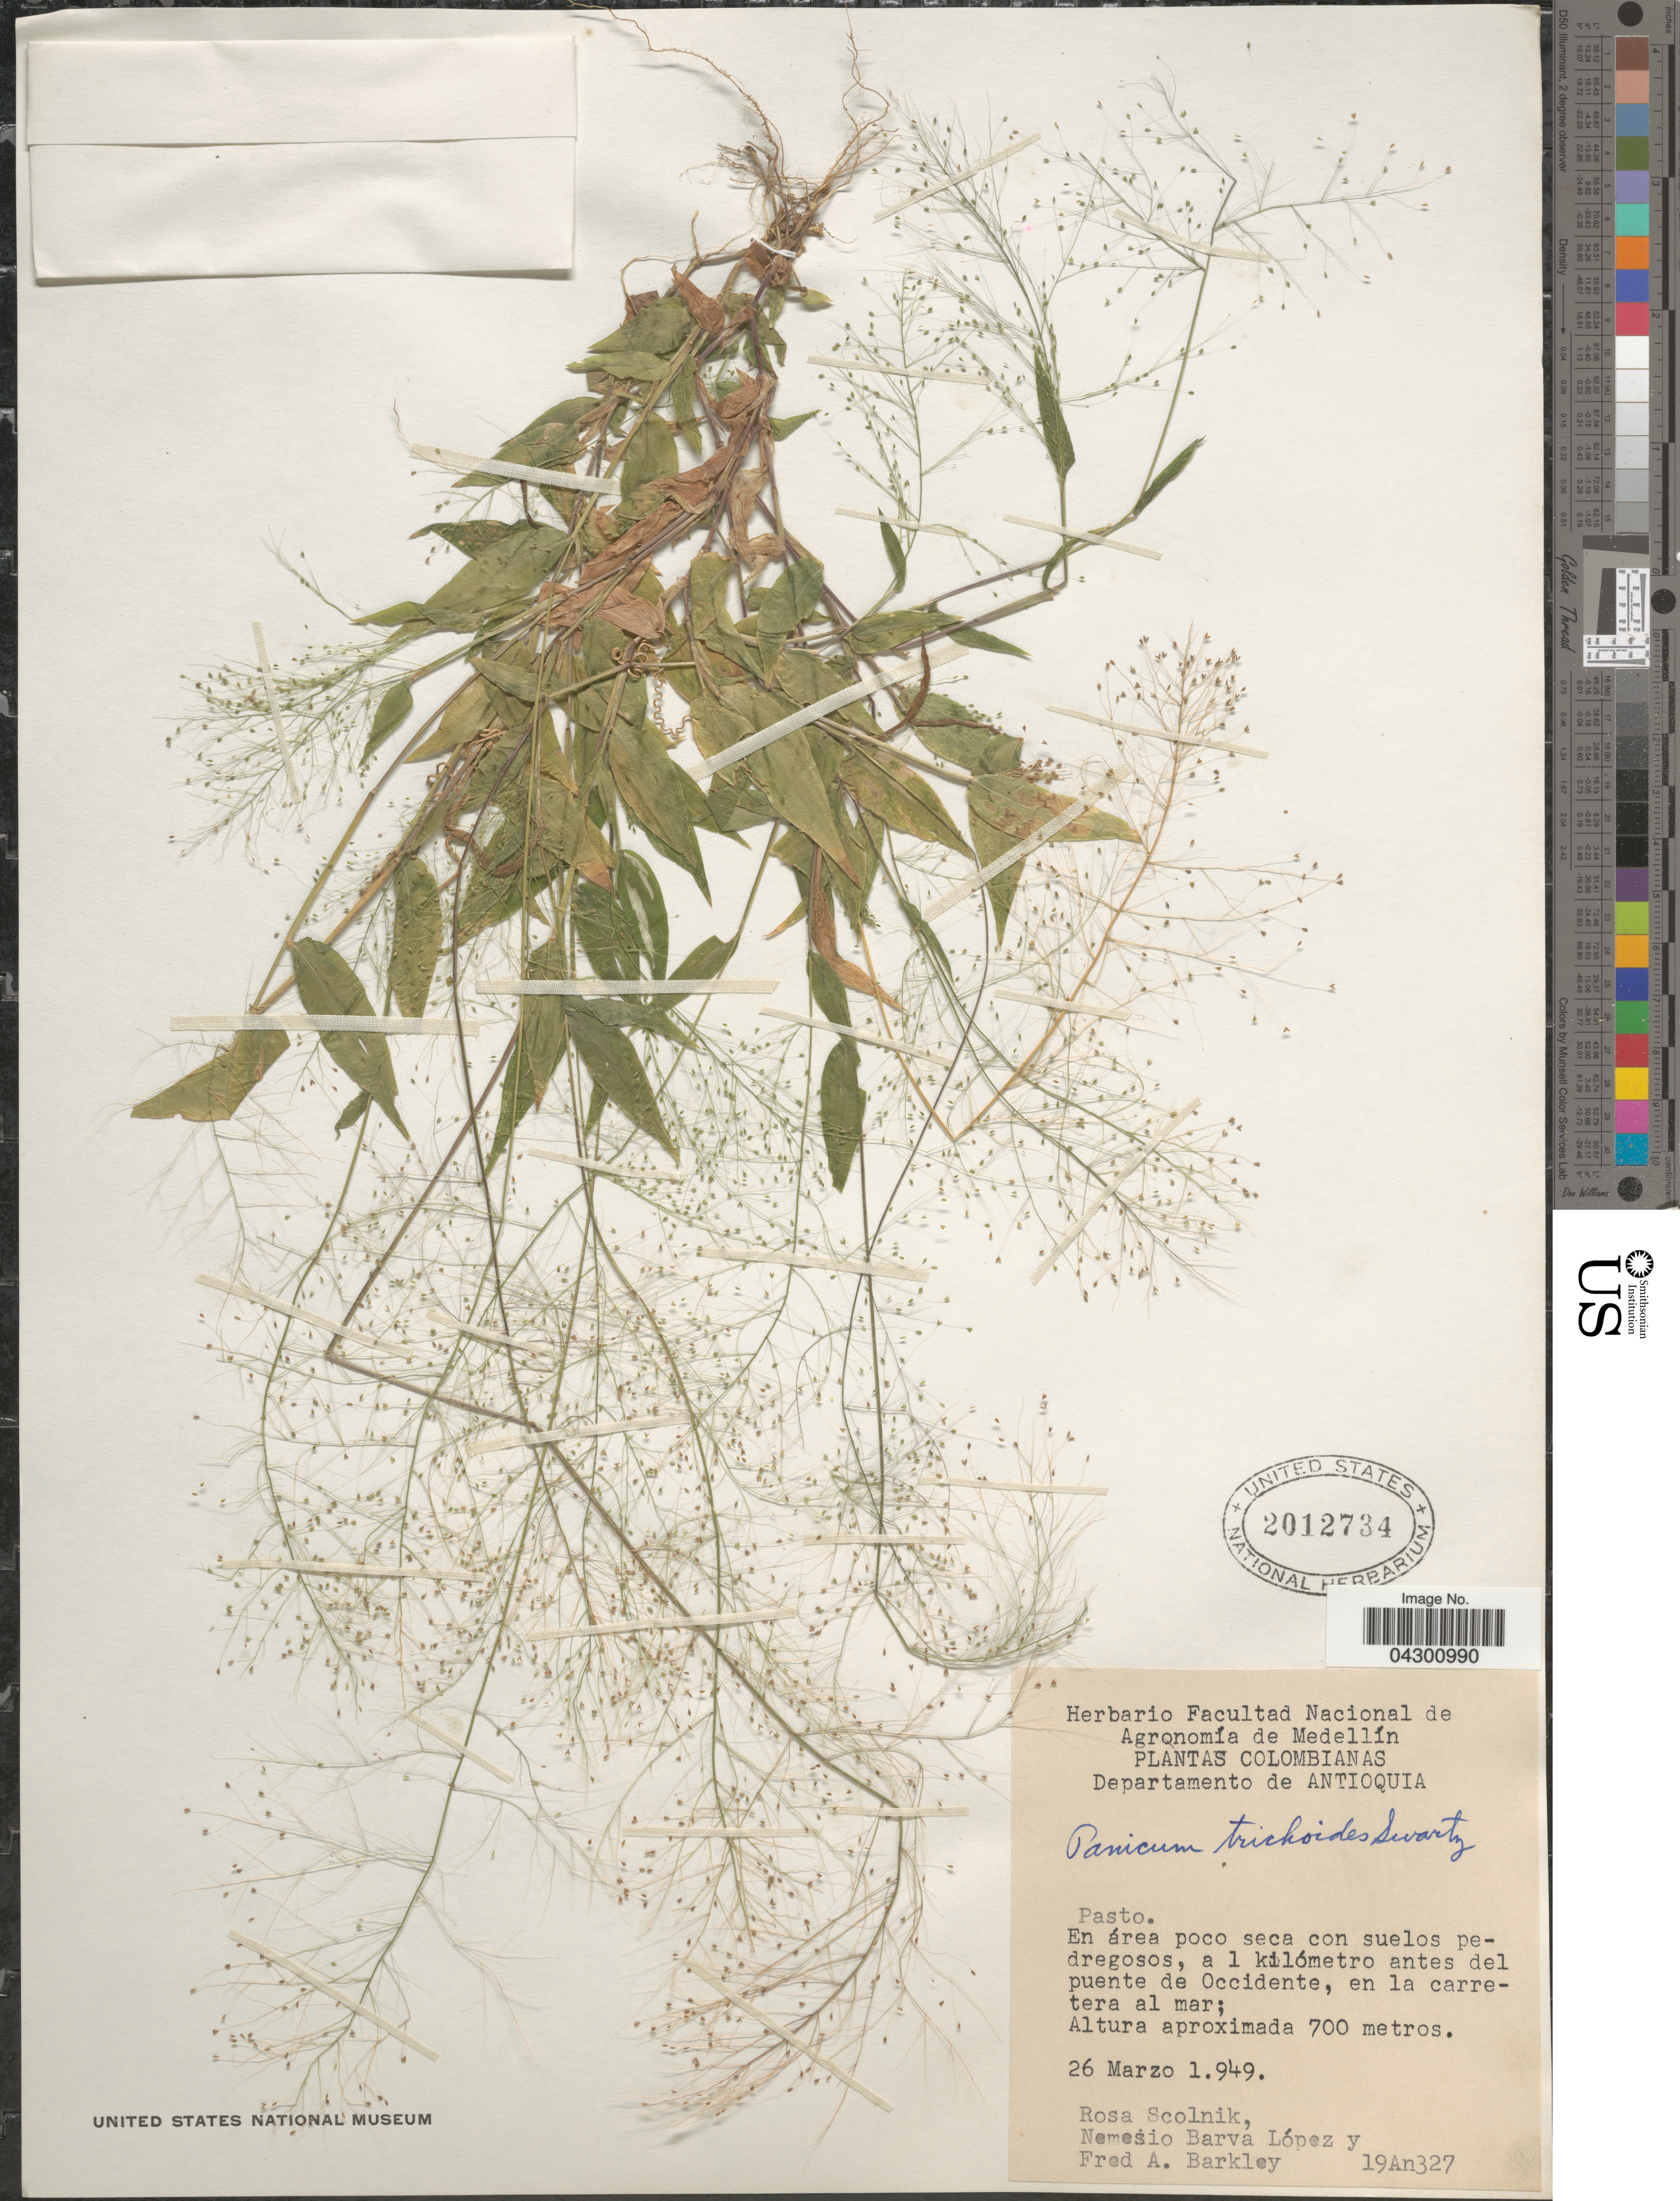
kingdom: Plantae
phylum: Tracheophyta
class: Liliopsida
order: Poales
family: Poaceae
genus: Panicum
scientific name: Panicum trichoides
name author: Sw.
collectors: R. Scolnik, N. Lopez & F. A. Barkley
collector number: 19An327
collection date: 1949-03-26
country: Colombia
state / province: Antioquia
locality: Departamento de Antioquia. Pasto. En área poco seca con suelos pedregosos, a 1 kilómetro antes del puente de Occidente, en la carretera al mar.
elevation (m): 700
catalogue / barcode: US 2012734